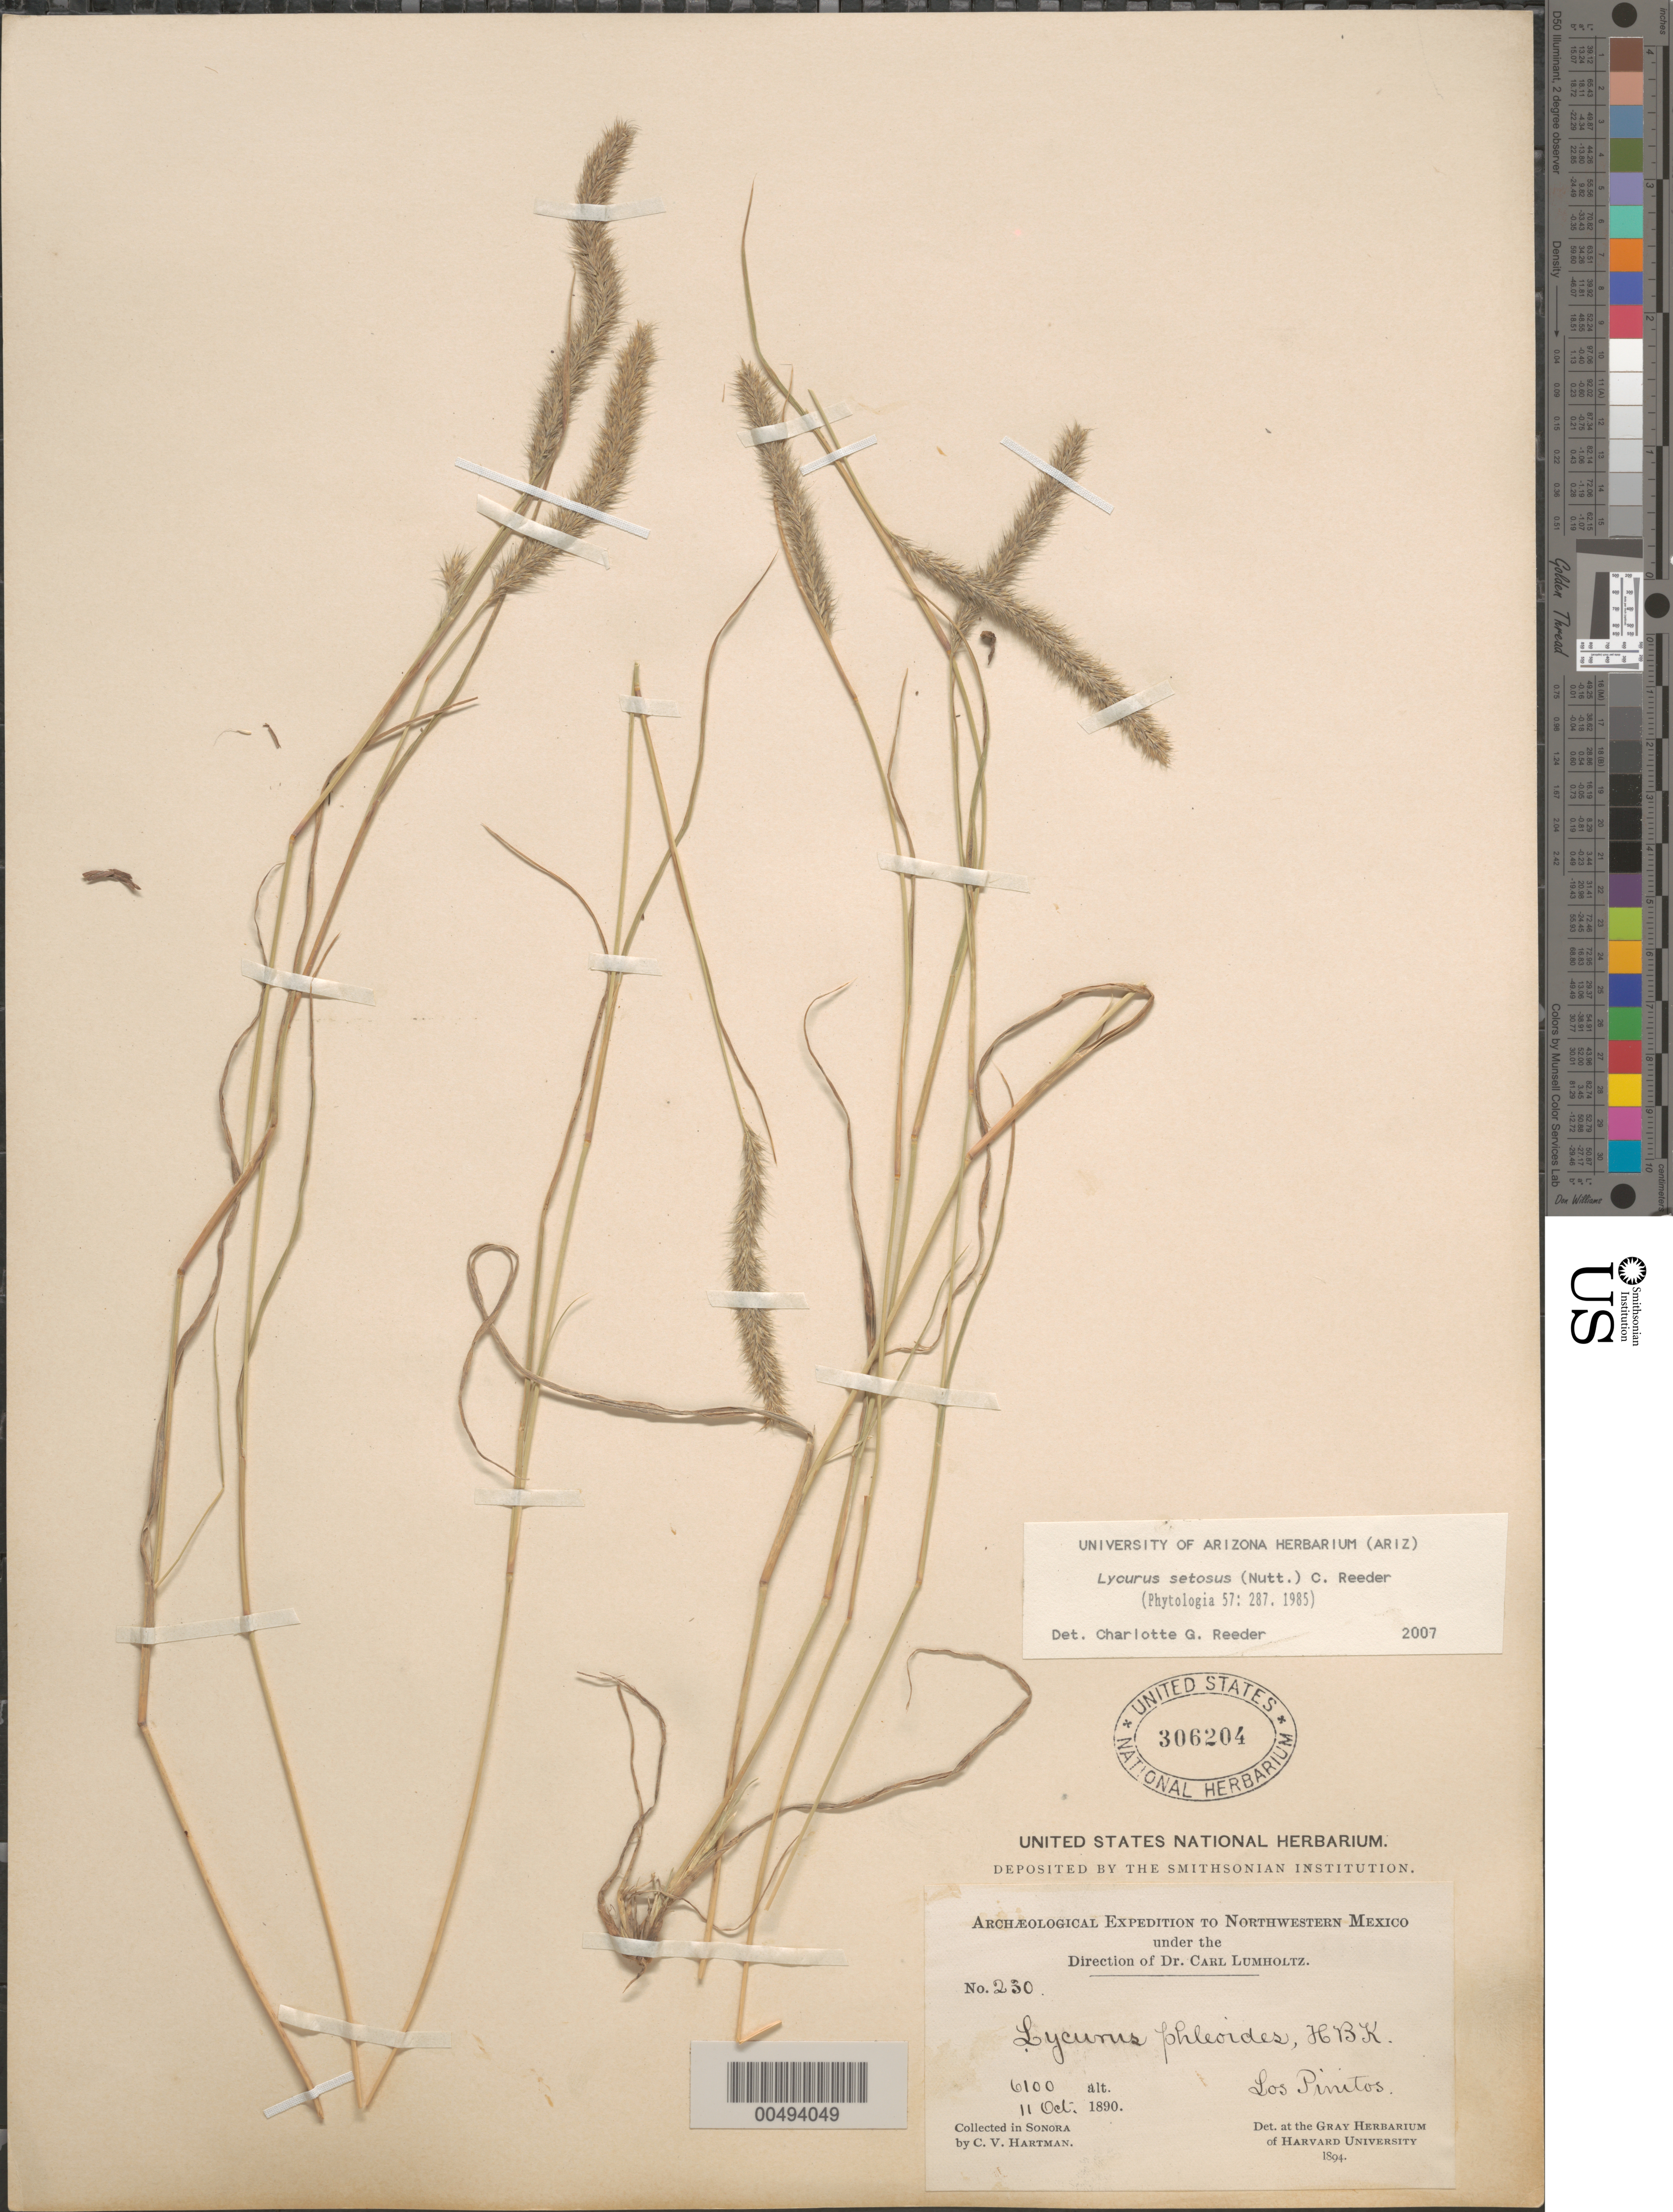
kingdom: Plantae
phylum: Tracheophyta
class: Liliopsida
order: Poales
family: Poaceae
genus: Lycurus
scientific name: Lycurus setosus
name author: (Nutt.) C. Reeder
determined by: Reeder, C. G., (ARIZ)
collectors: C. V. Hartman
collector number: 230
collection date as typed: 11 Oct 1890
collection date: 1890-10-11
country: Mexico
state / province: Sonora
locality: NW Mexico, Los Pinitos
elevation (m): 1859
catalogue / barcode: US 306204